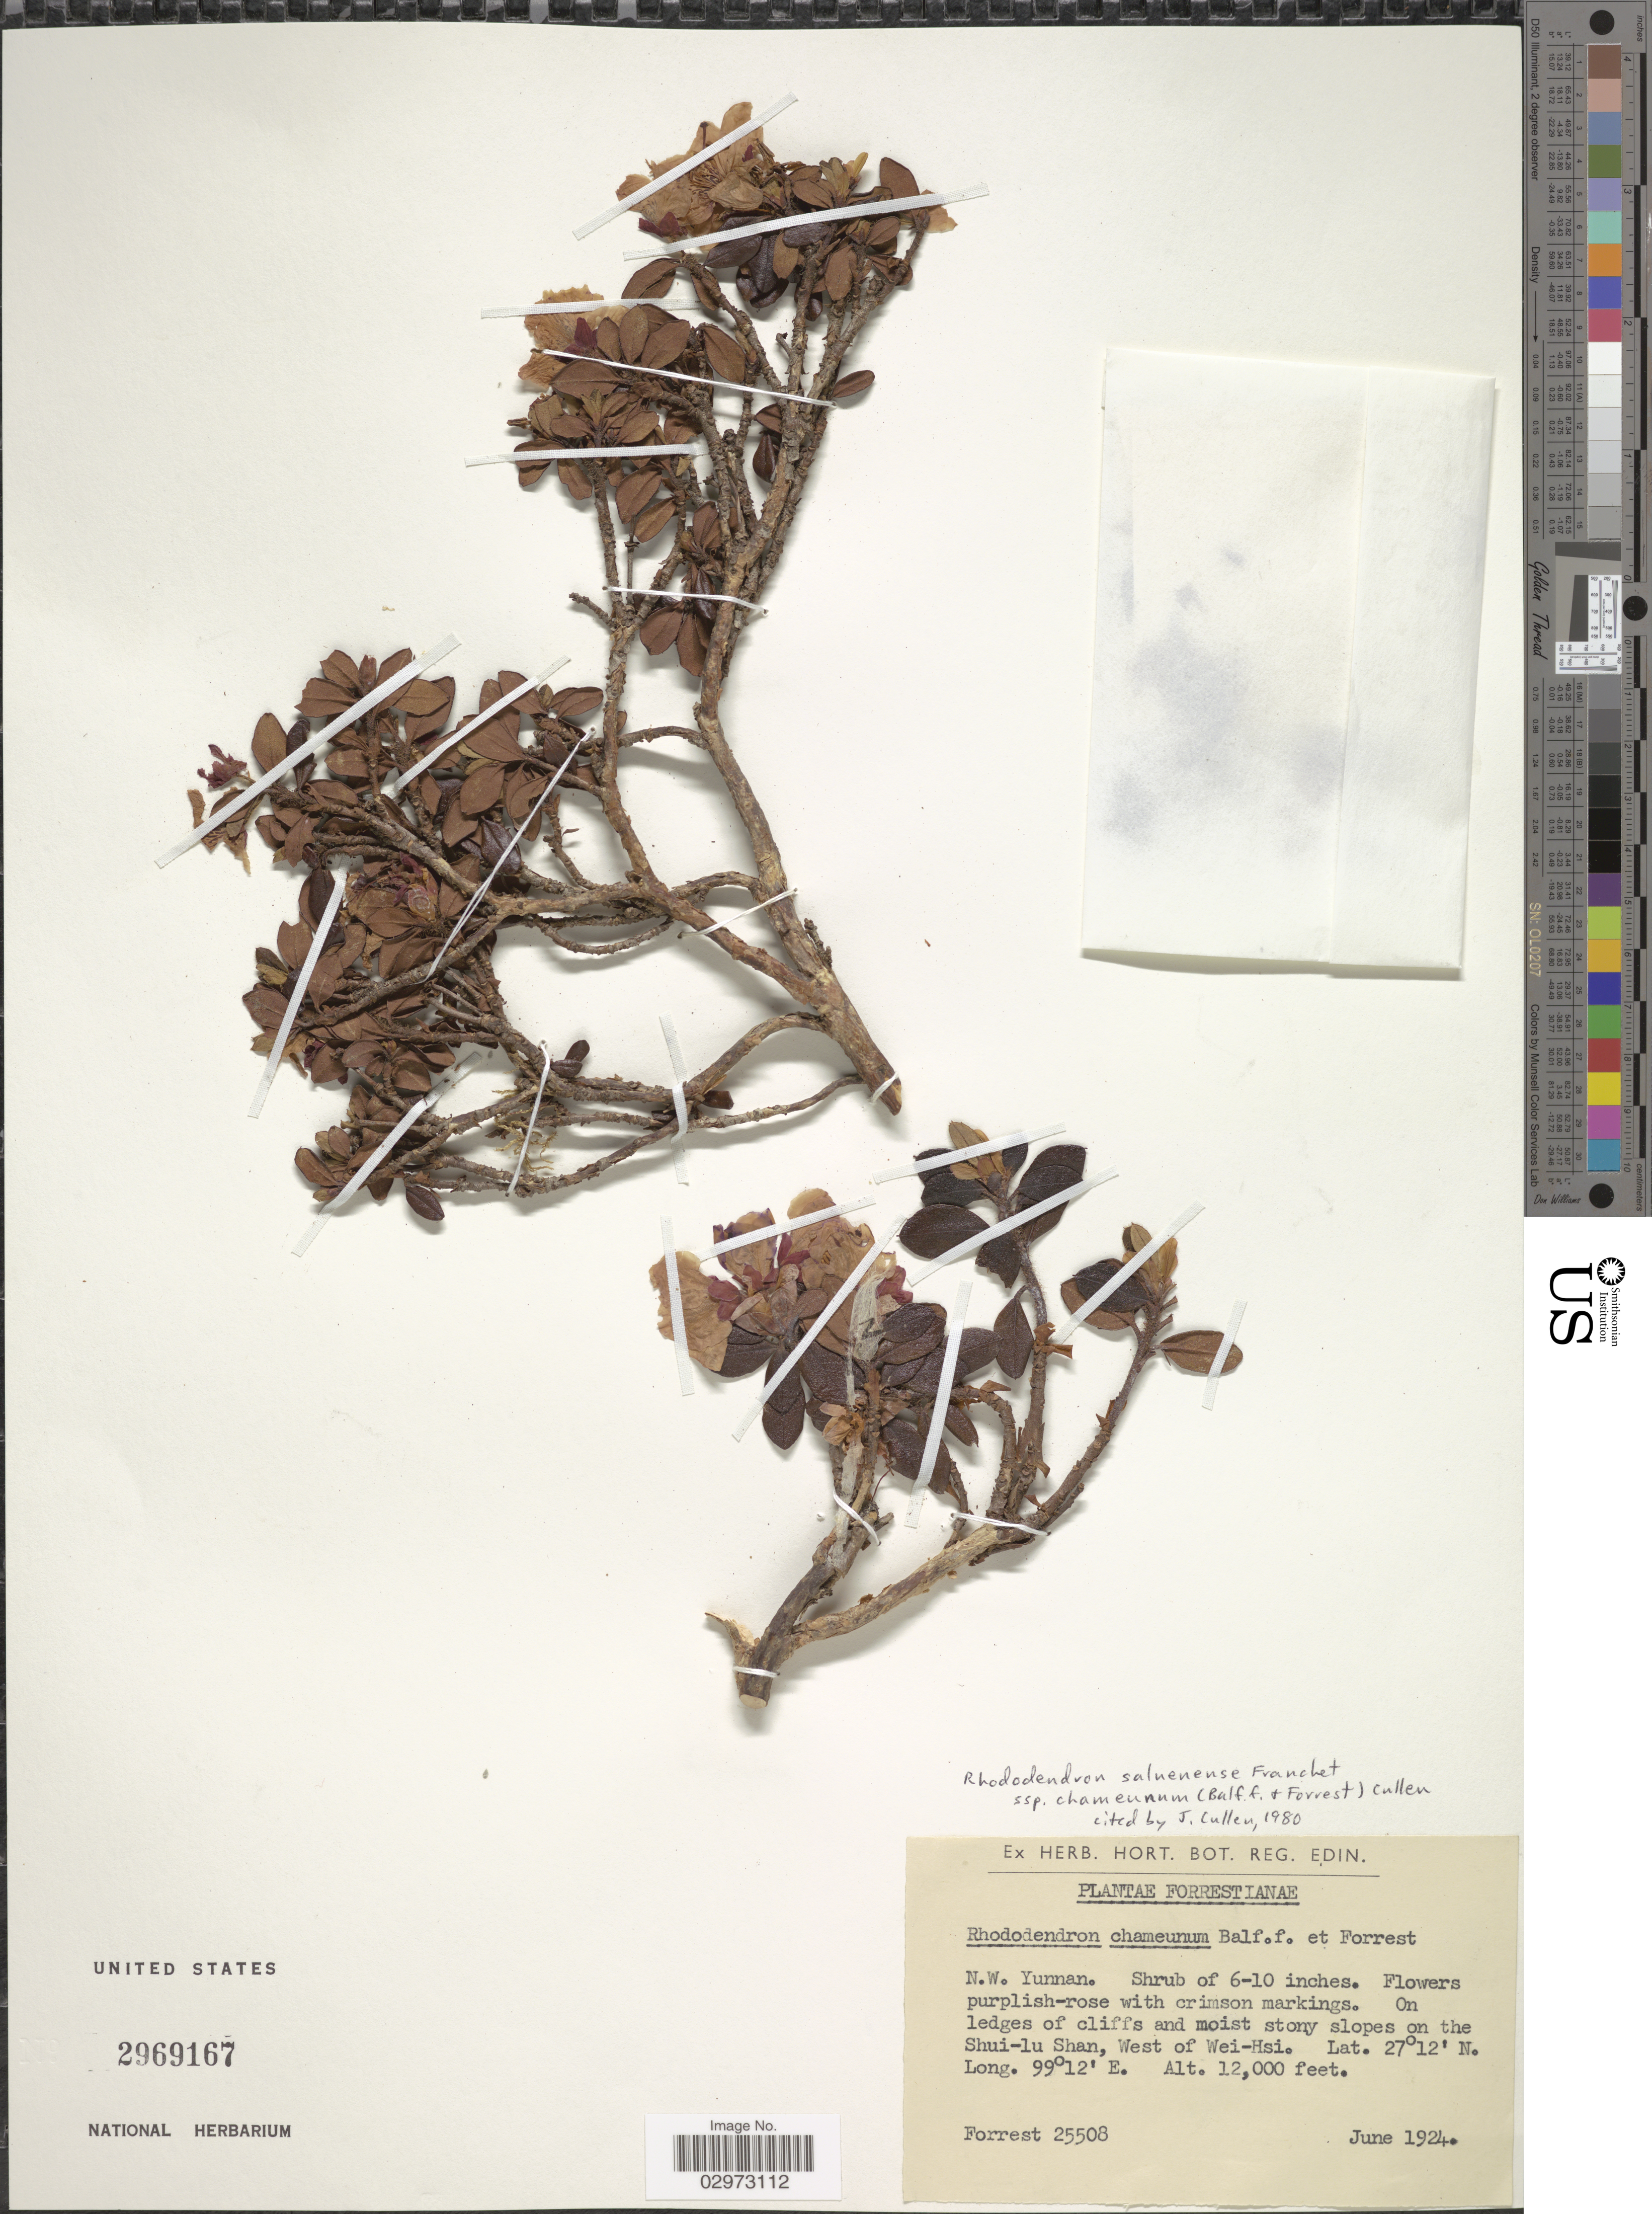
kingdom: Plantae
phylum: Tracheophyta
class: Magnoliopsida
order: Ericales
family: Ericaceae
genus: Rhododendron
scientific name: Rhododendron saluenense subsp. chameunum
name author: (Balf. f. & Forrest) Cullen in Cullen & D.F.Chamb.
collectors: -. Forrest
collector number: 25508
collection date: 1924-06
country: China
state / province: Yunnan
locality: N.W. Yunnan. On the Shui-lu Shan, West of Wei-Hsi.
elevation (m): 3658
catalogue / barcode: US 2969167